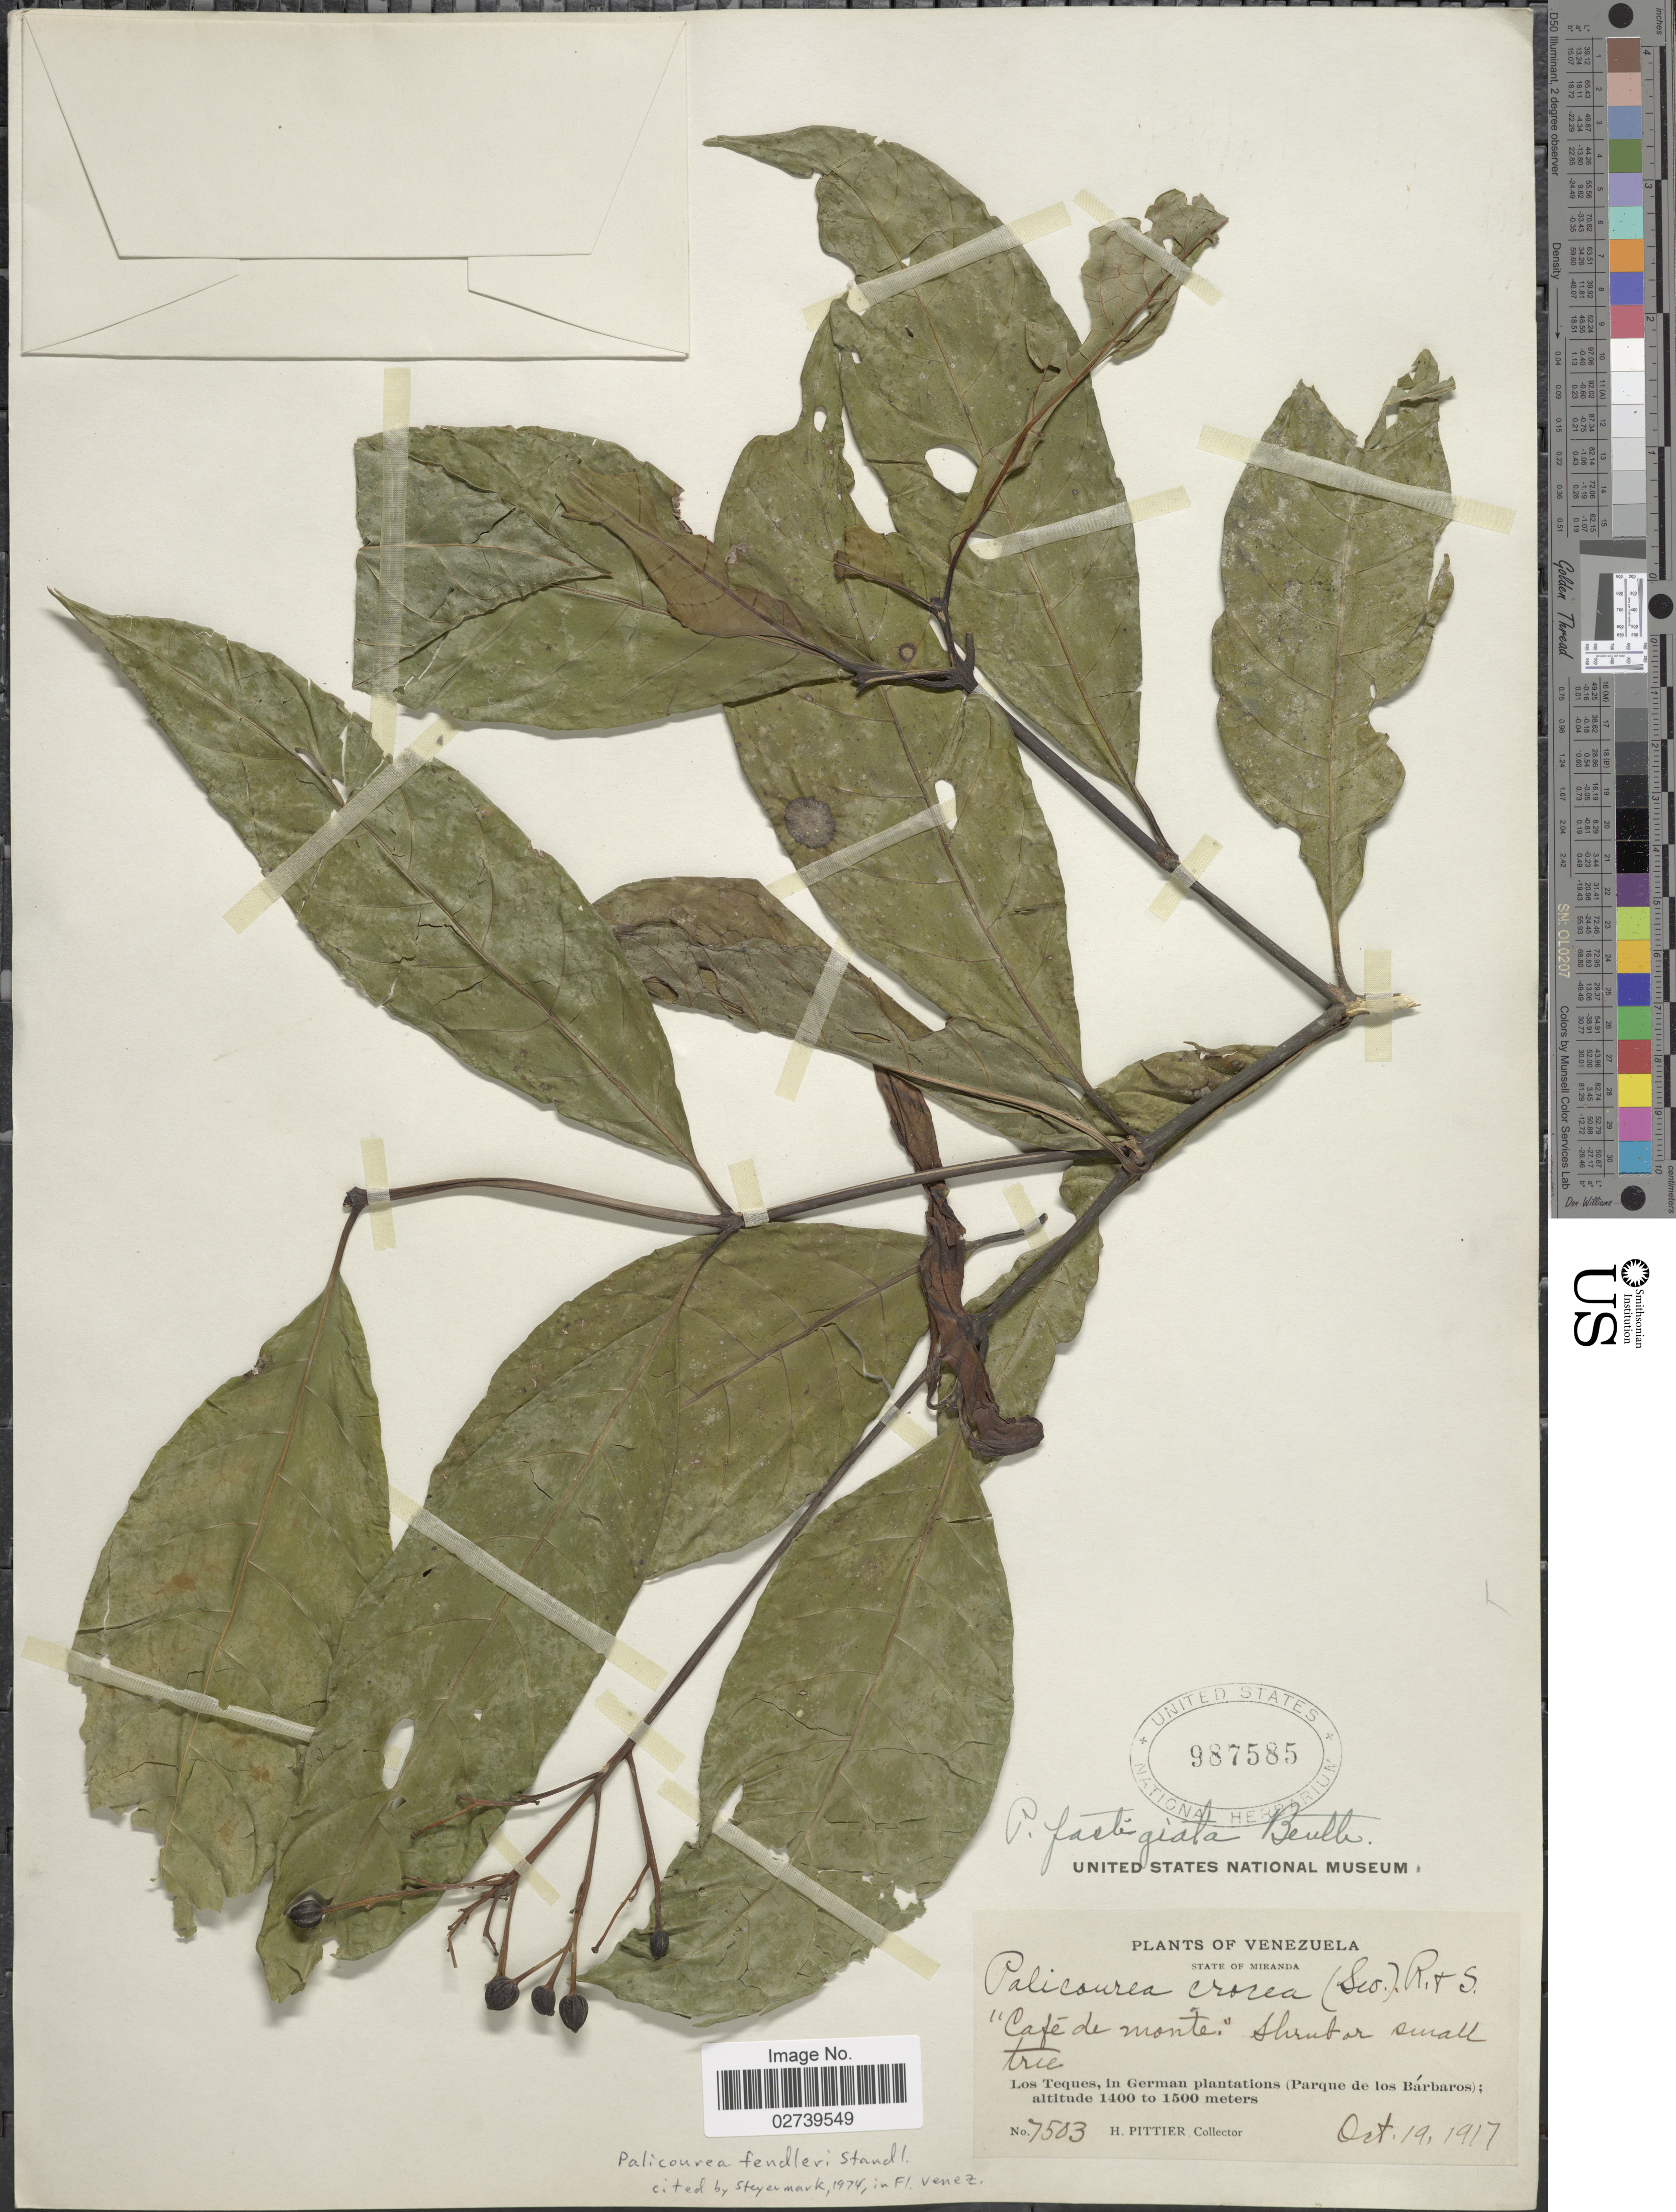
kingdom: Plantae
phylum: Tracheophyta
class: Magnoliopsida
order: Gentianales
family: Rubiaceae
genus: Palicourea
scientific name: Palicourea fendleri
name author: Standl.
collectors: H. F. Pittier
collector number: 7503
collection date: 1917-10-19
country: Venezuela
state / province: Miranda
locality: Los Teques, in German plantations (Parque de los Barbaros).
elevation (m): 1400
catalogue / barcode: US 987585